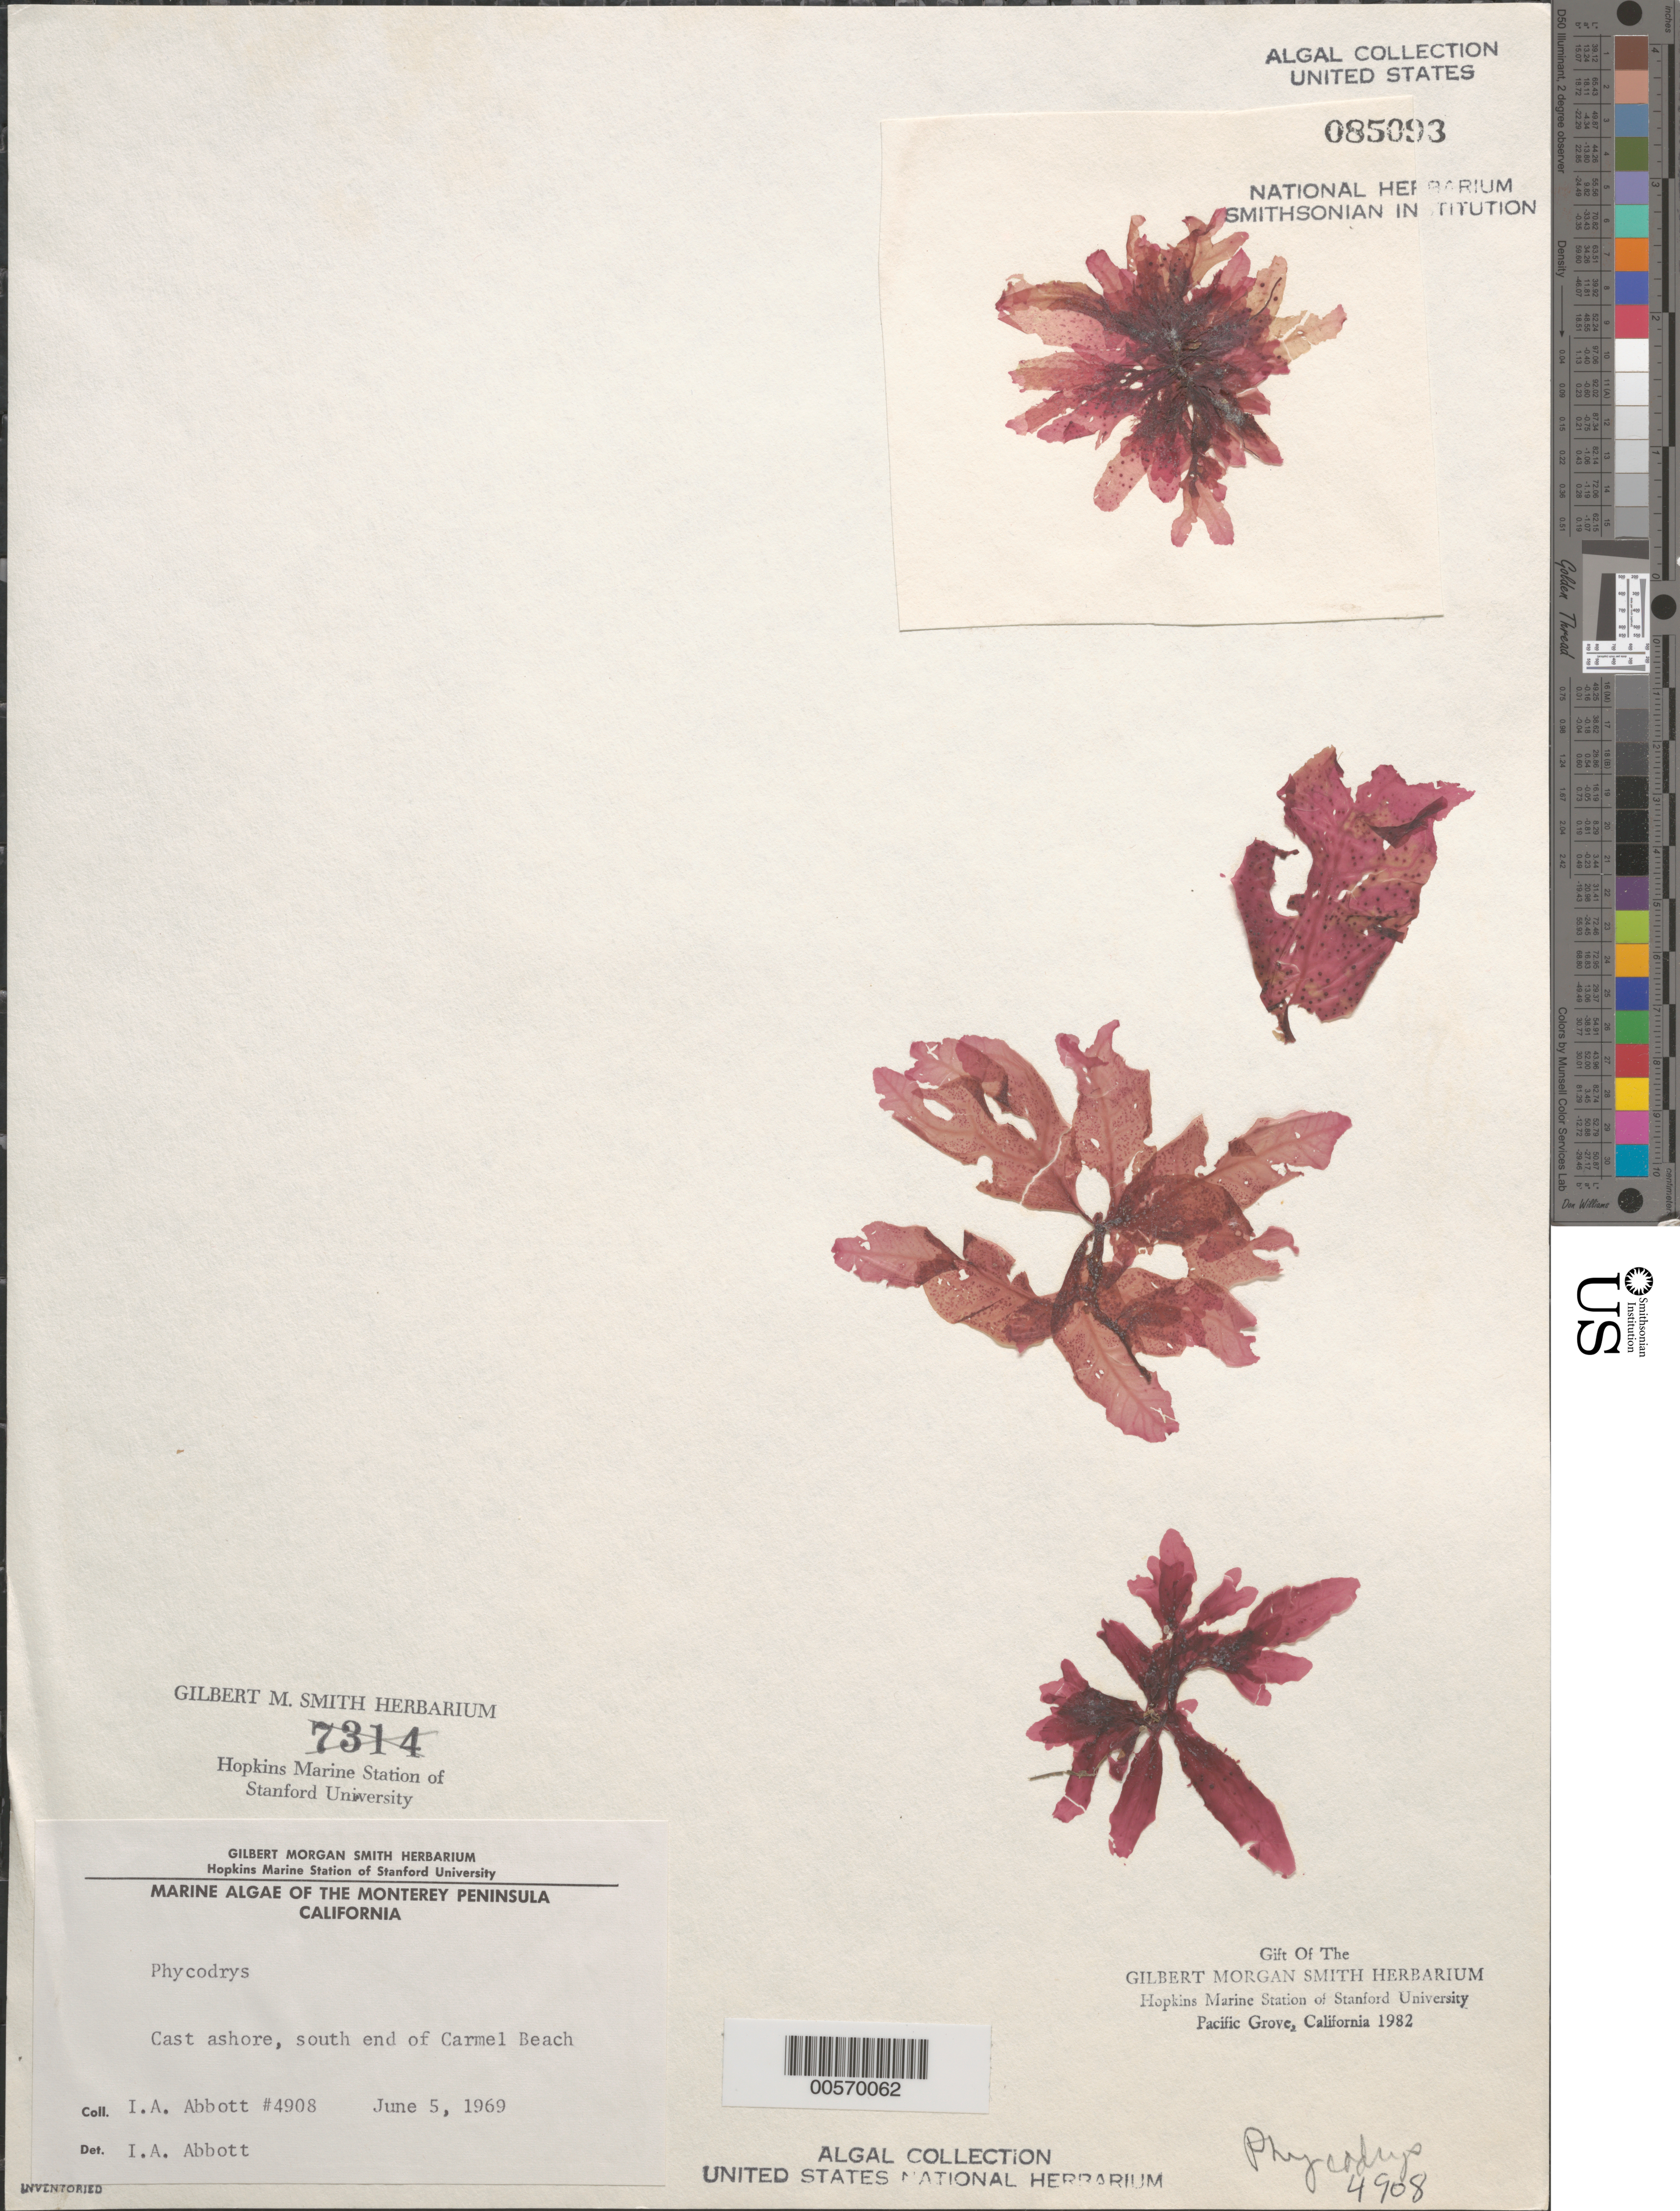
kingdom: Plantae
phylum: Rhodophyta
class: Florideophyceae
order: Ceramiales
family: Delesseriaceae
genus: Phycodrys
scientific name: Phycodrys sp.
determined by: Abbott, Isabella A.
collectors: I. A. Abbott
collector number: IAA 4908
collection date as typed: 05 Jun 1969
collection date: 1969-06-05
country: United States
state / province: California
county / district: Monterey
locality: Carmel Beach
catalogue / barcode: US 85093